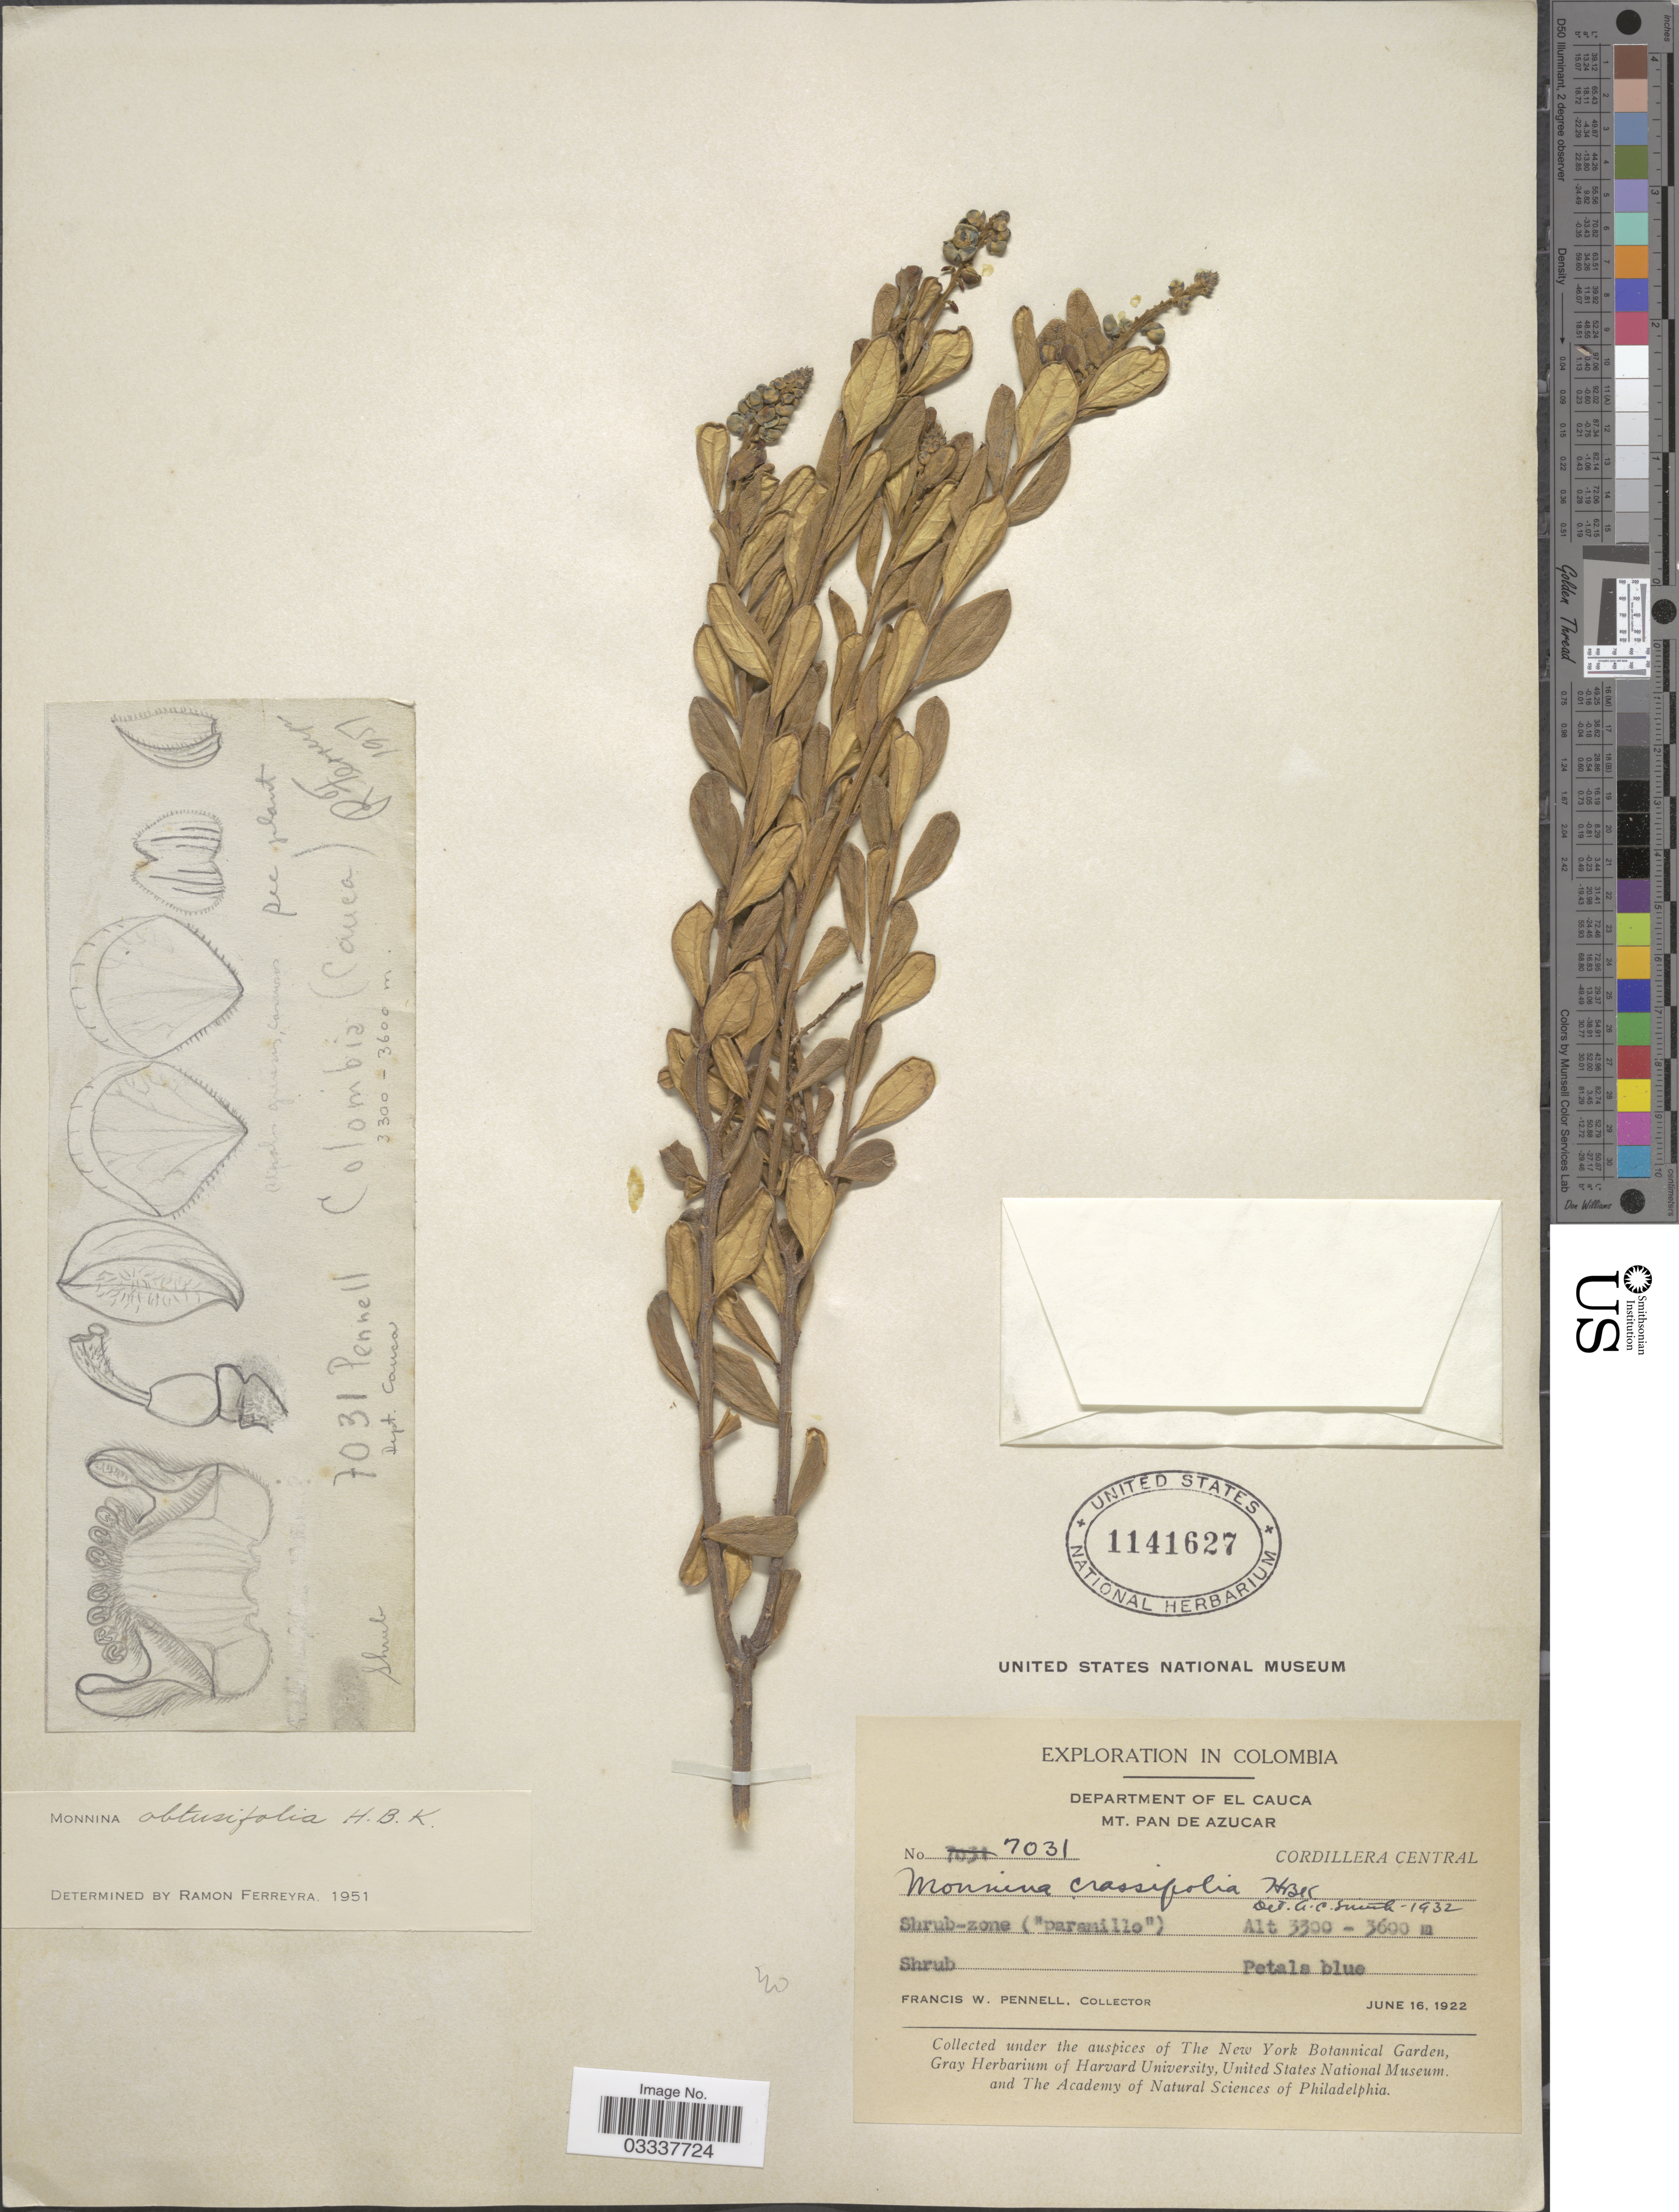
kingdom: Plantae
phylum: Tracheophyta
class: Magnoliopsida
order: Fabales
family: Polygalaceae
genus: Monnina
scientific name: Monnina phillyreoides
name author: (Bonpl.) B. Eriksen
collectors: F. W. Pennell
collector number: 7031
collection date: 1922-06-16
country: Colombia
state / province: Cauca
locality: Department of El Cauca, Mt. Pan de Azucar, Cordillera Central.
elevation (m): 3300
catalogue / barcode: US 1141627